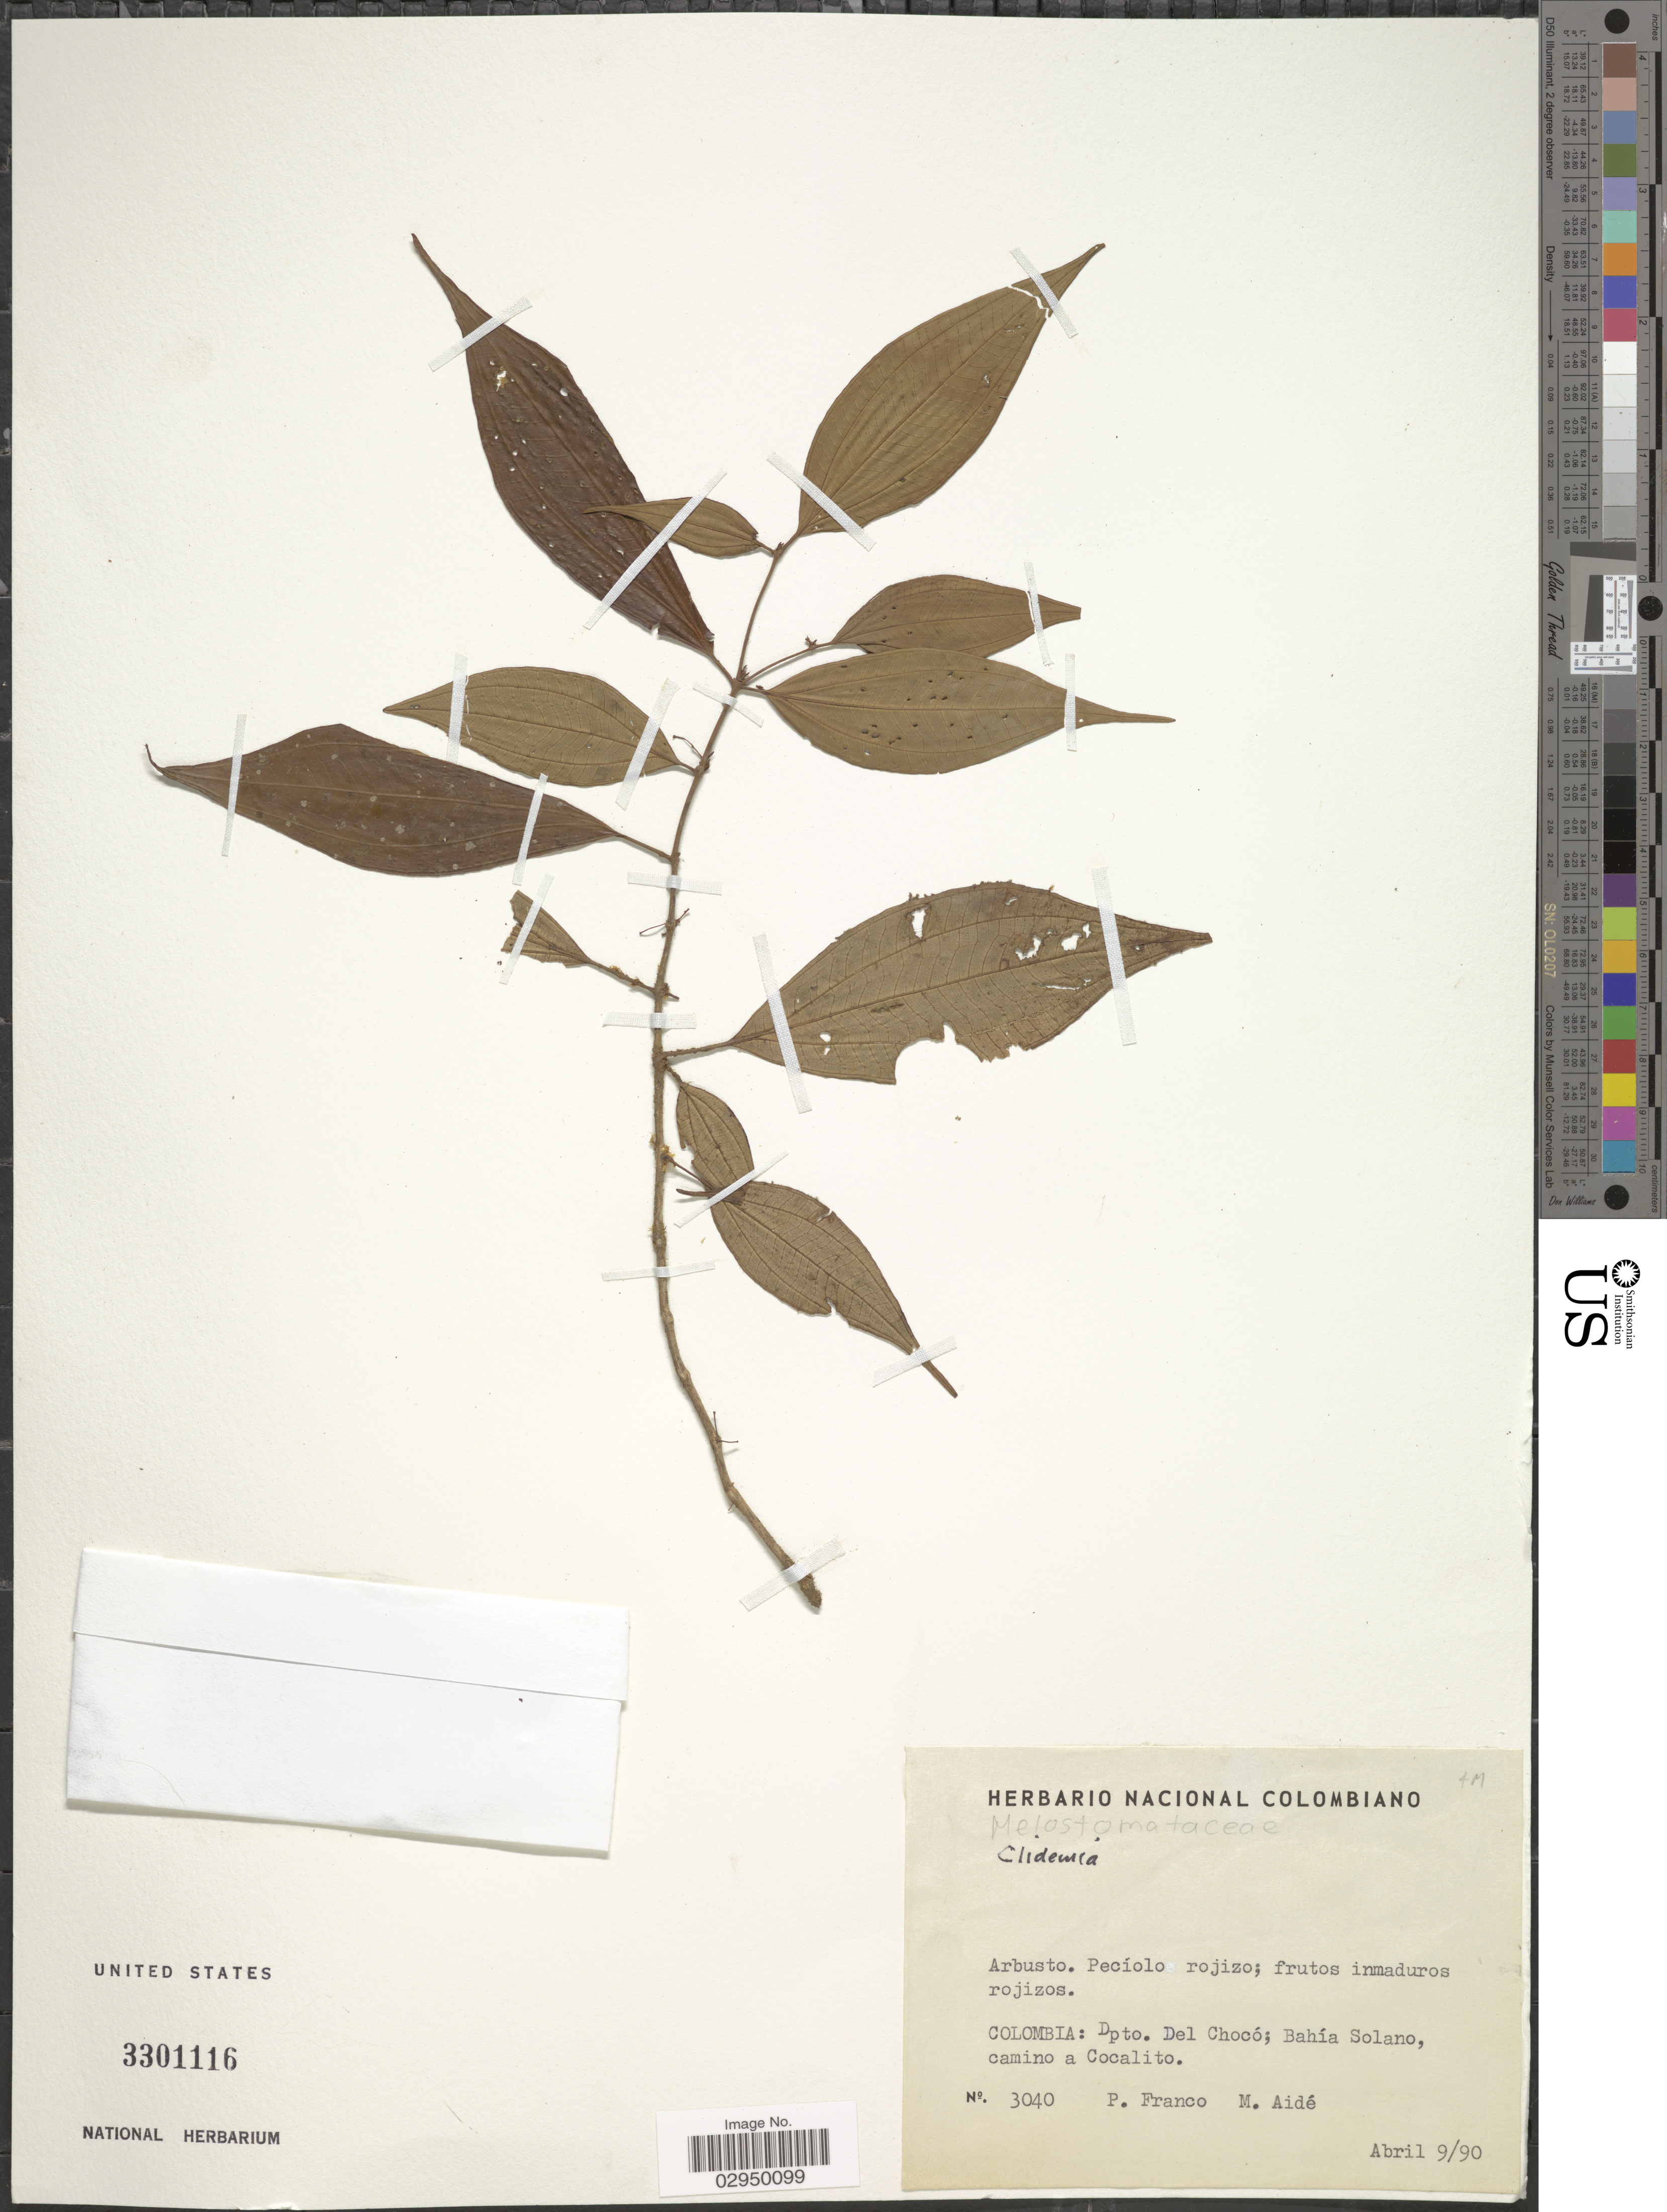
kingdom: Plantae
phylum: Tracheophyta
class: Magnoliopsida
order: Myrtales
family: Melastomataceae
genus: Clidemia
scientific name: Clidemia sp.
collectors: P. Franco & M. Aide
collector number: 3040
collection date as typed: Transcribed d/m/y: 9/4/90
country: Colombia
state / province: Chocó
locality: Dpto. Del Chocó; Bahía Solano, camino a Cocalito.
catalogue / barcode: US 3301116